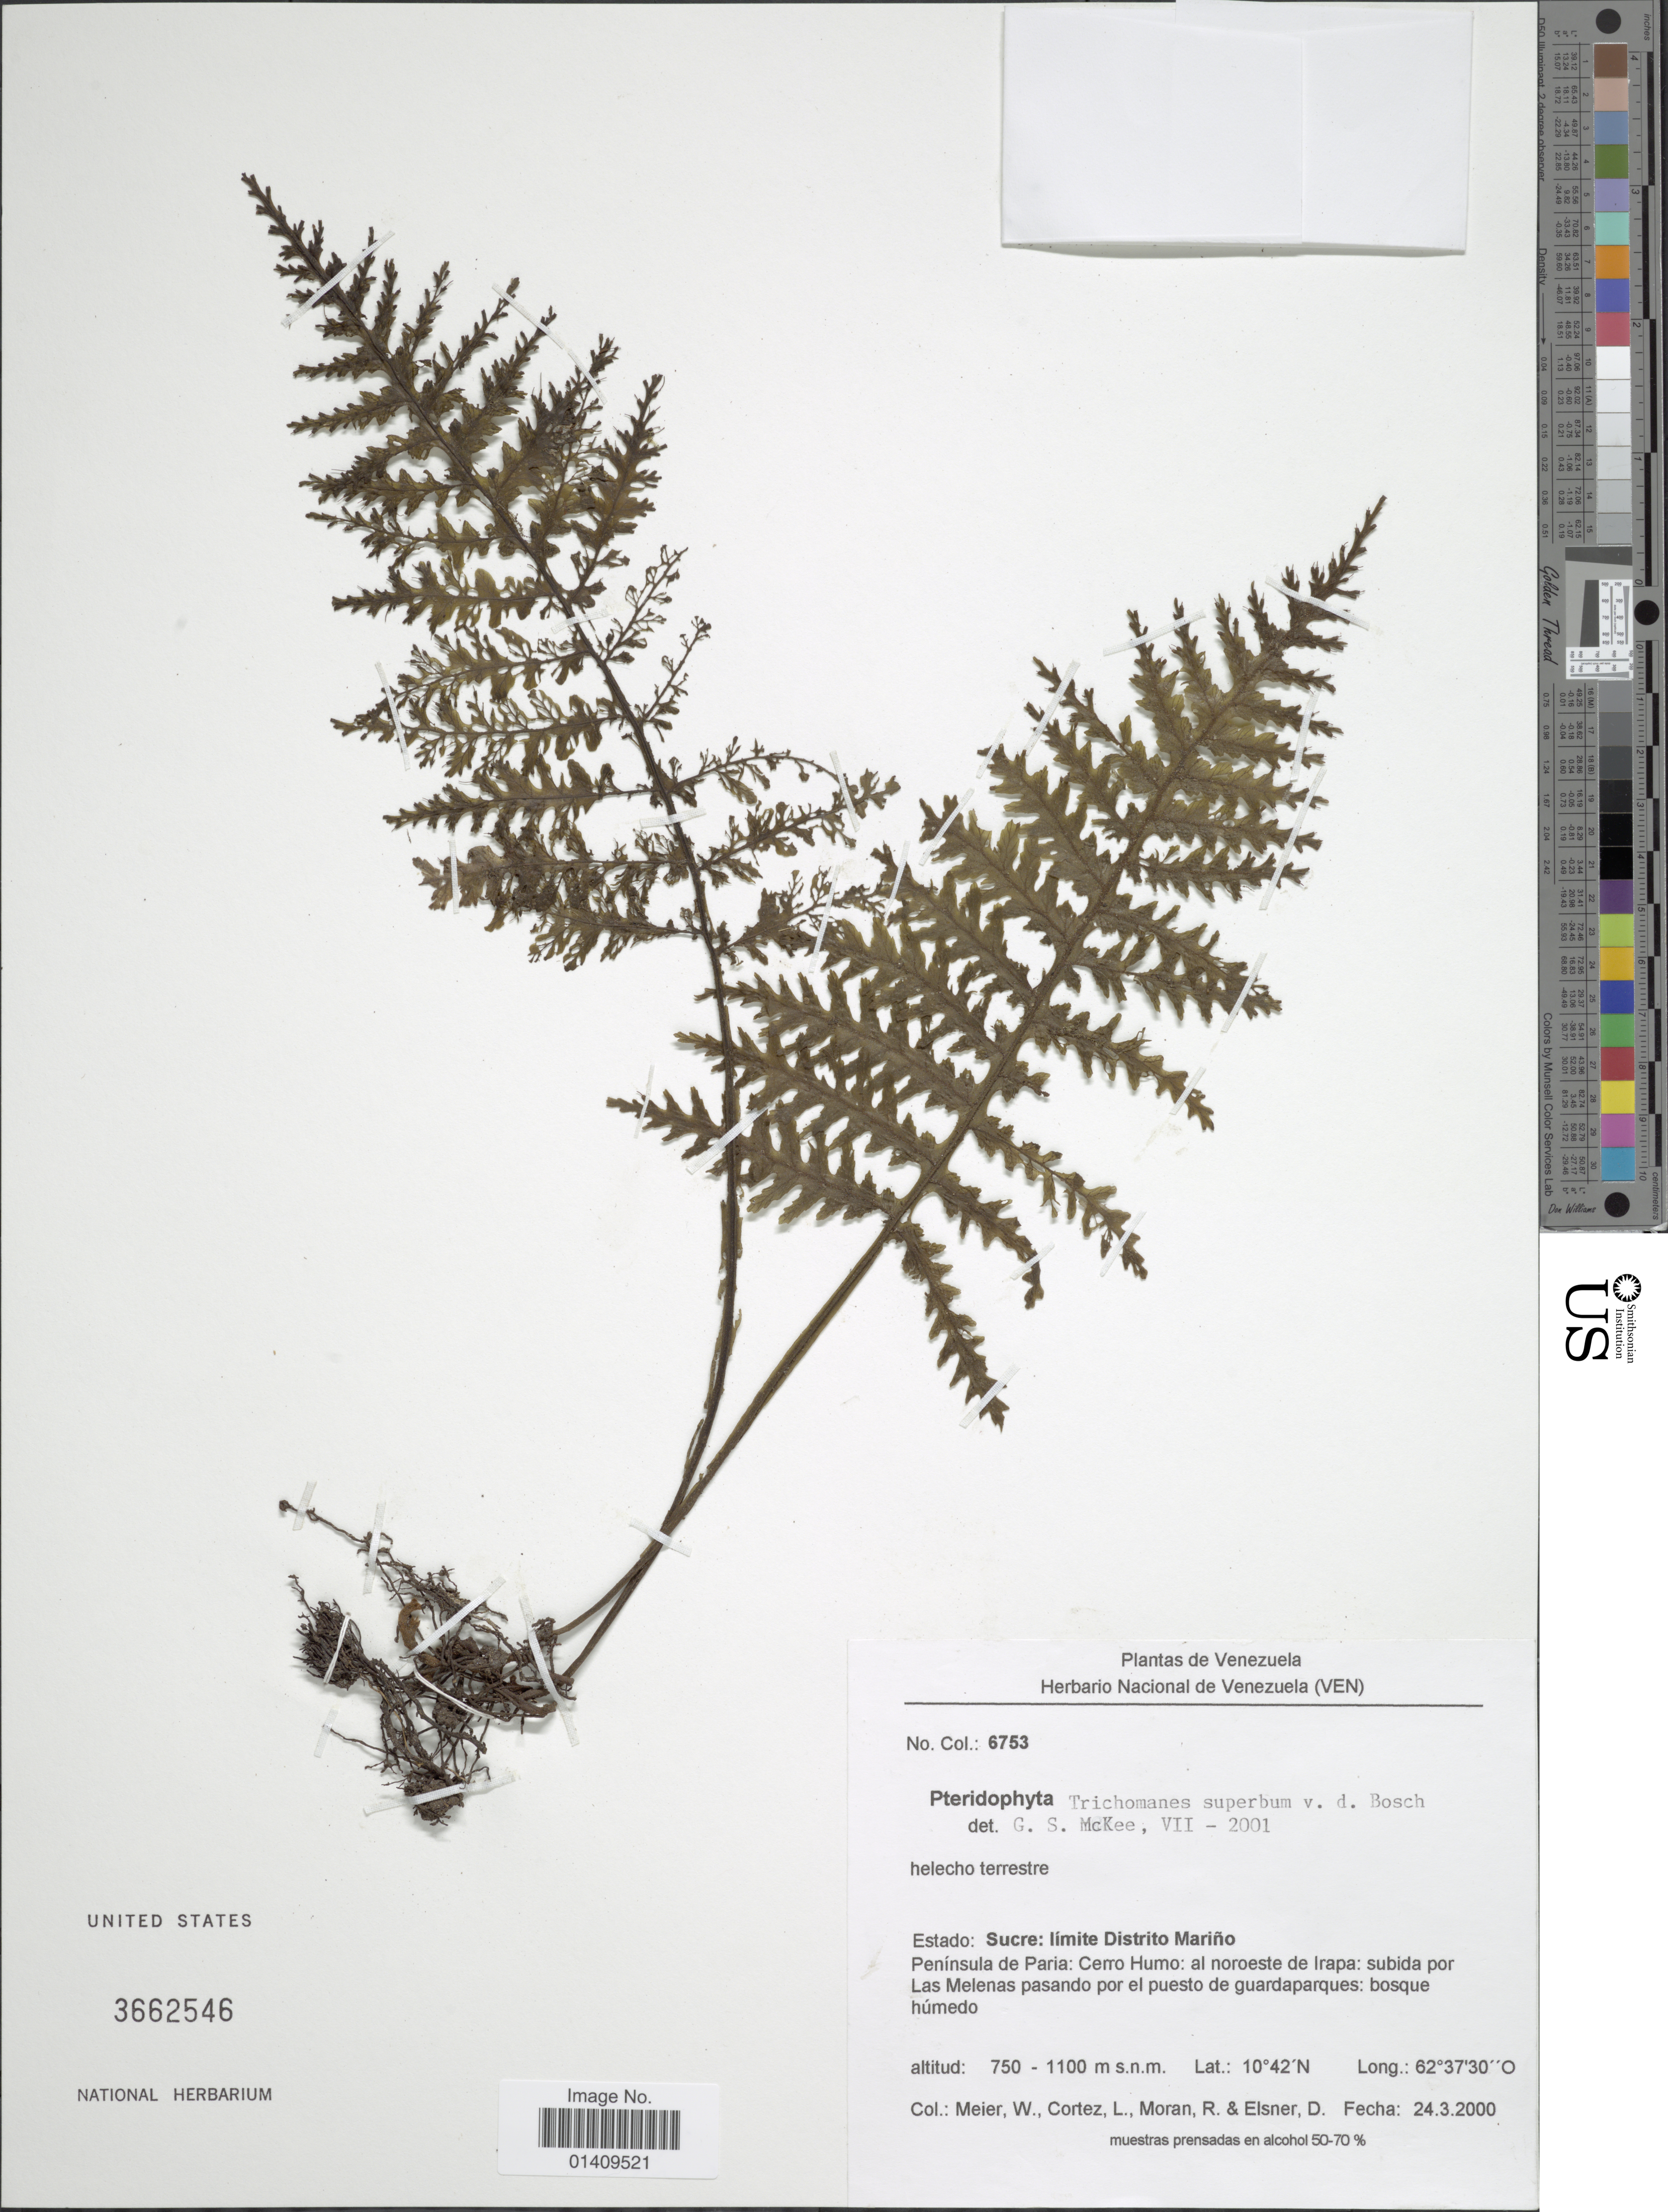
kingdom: Plantae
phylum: Tracheophyta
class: Polypodiopsida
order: Hymenophyllales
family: Hymenophyllaceae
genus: Callistopteris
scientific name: Callistopteris superba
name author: (Backh. ex T. Moore) Ebihara & K. Iwats.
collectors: W. Meier, L. Cortéz, R. Moran & D. Elsner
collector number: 6753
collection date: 2000-03-24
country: Venezuela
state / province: Sucre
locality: Estado: Sucre: limite distrito Marino Peninsula de Paria: Cerro Humo: al noroeste de Irapa: subida por Las Melenas pasando por el puesto de guardaparques: bosque humedo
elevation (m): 750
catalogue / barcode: US 3662546